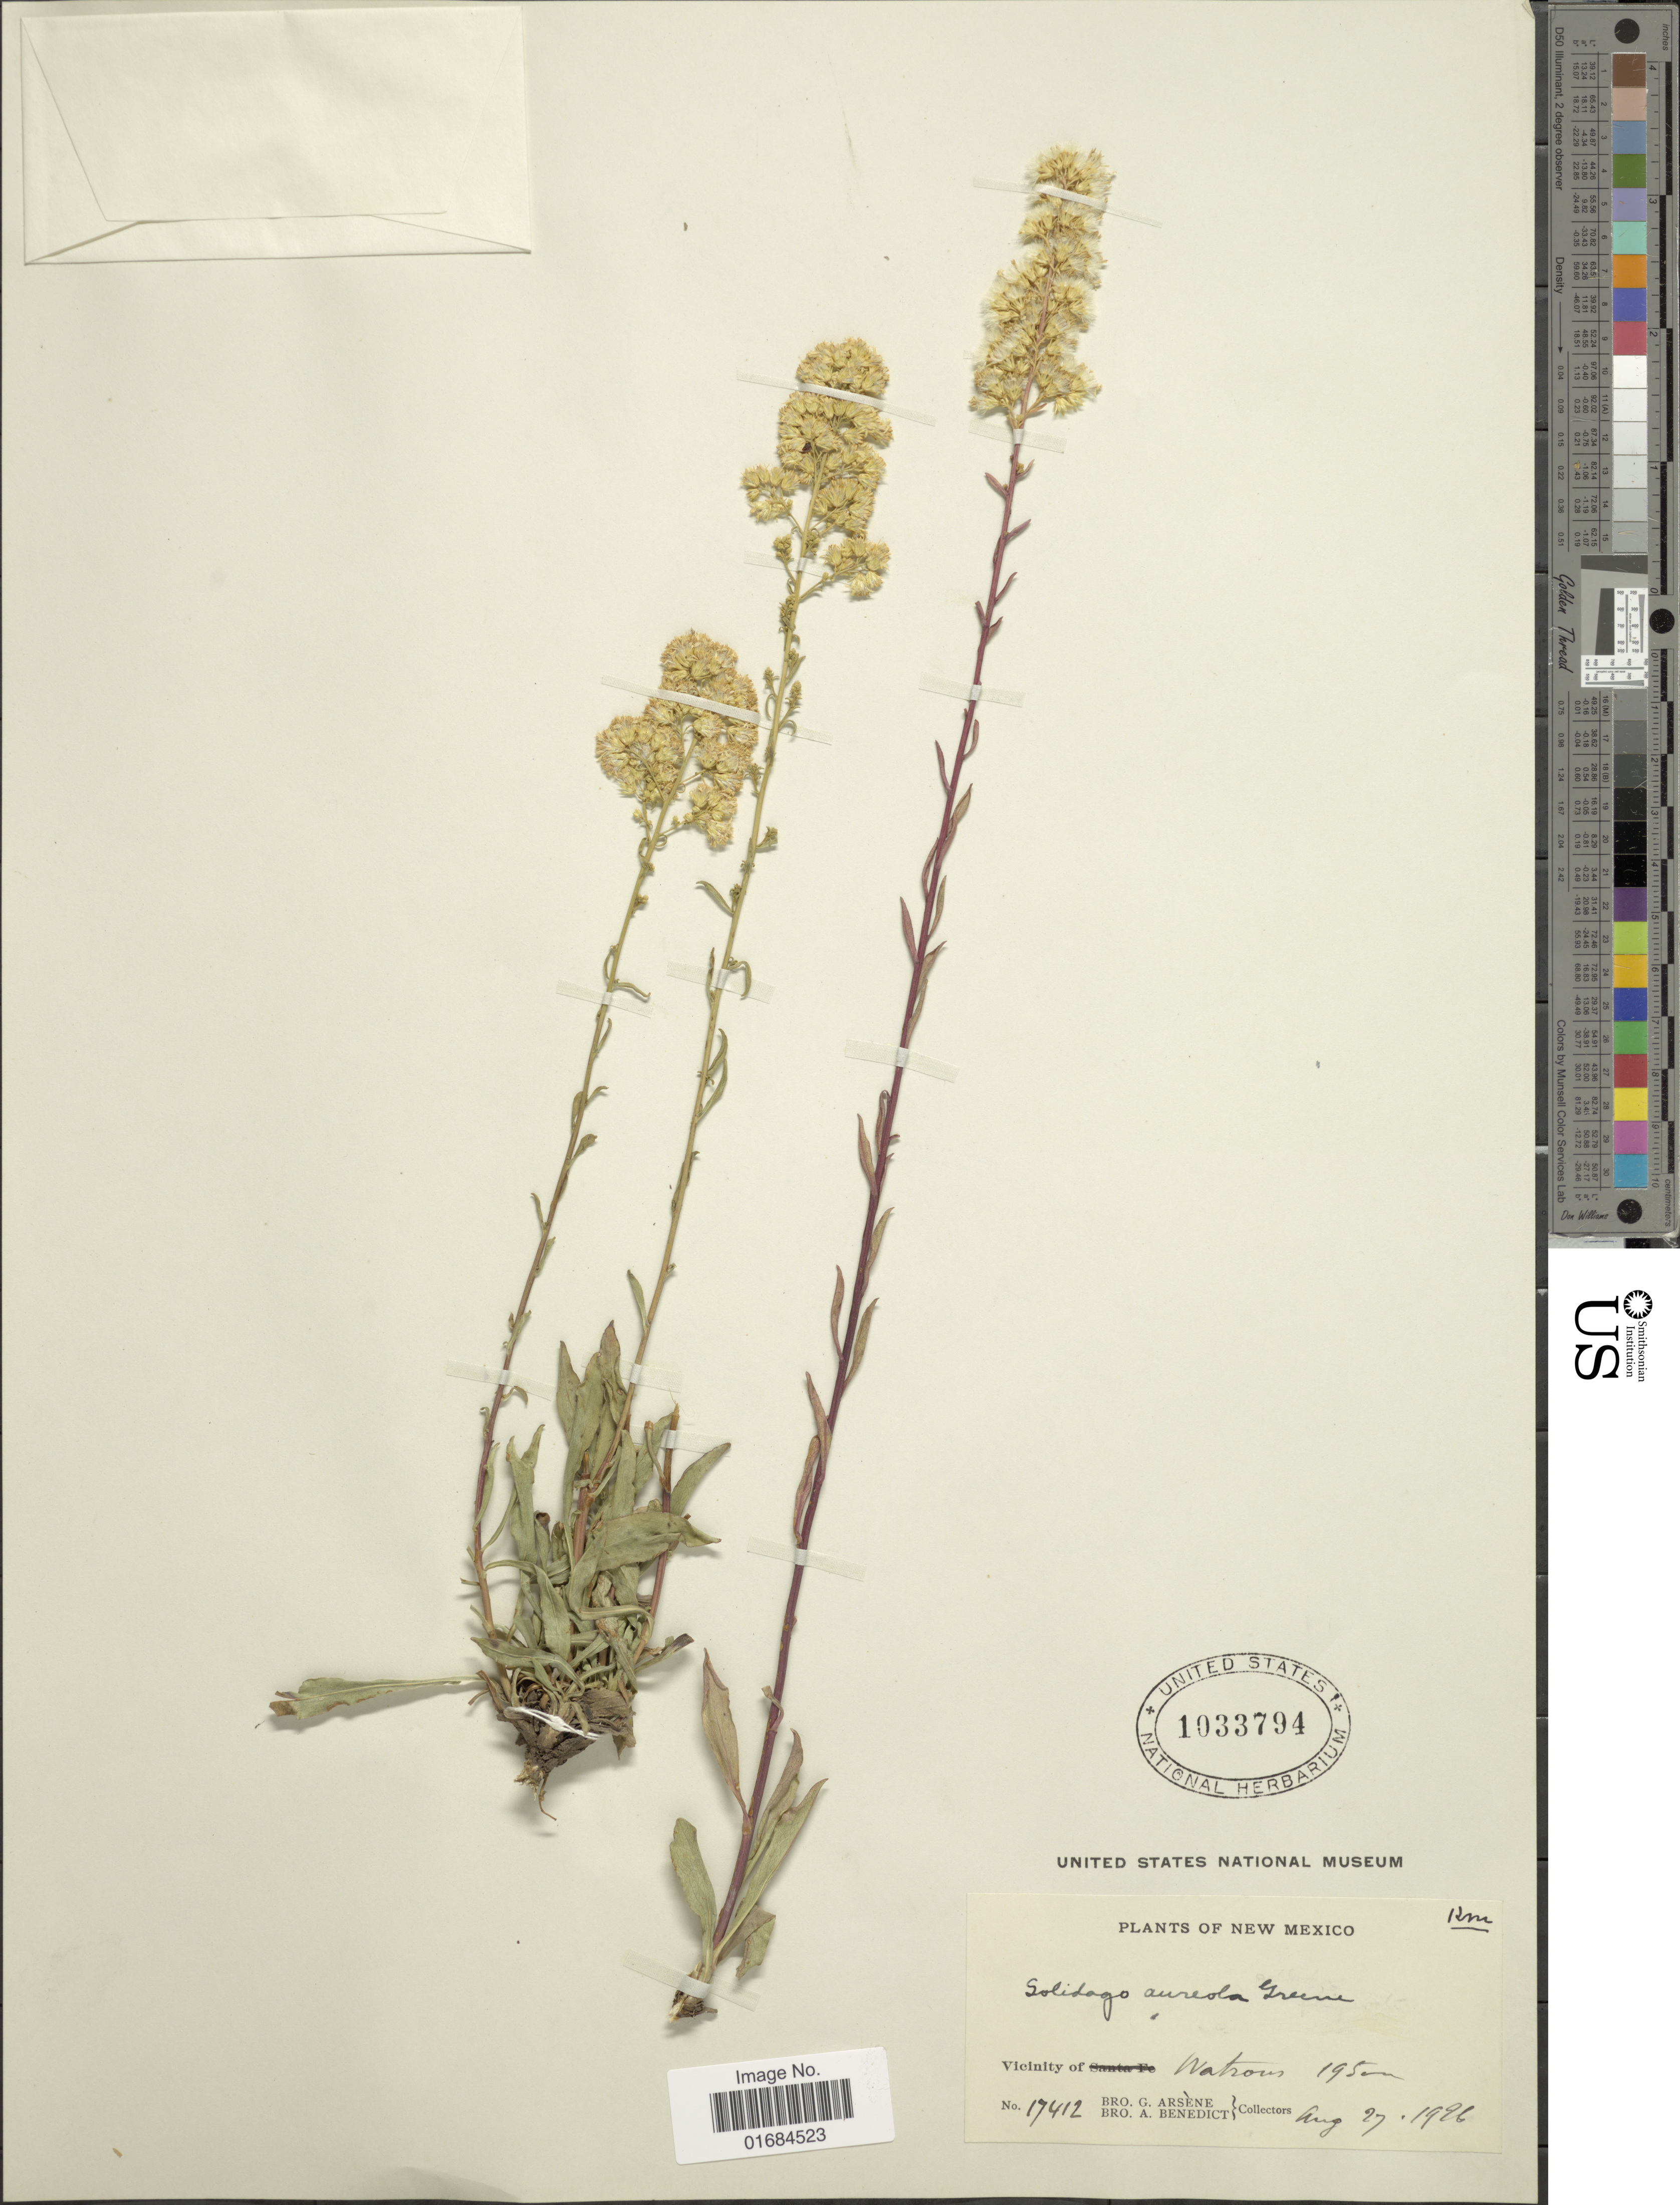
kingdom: Plantae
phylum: Tracheophyta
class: Magnoliopsida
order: Asterales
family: Asteraceae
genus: Solidago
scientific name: Solidago aureola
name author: Greene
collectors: Bro. G. Arsène & B. Ayers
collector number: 17412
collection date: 1926-08-27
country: United States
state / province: New Mexico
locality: Vicinity of Watron.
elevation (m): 195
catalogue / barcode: US 1033794